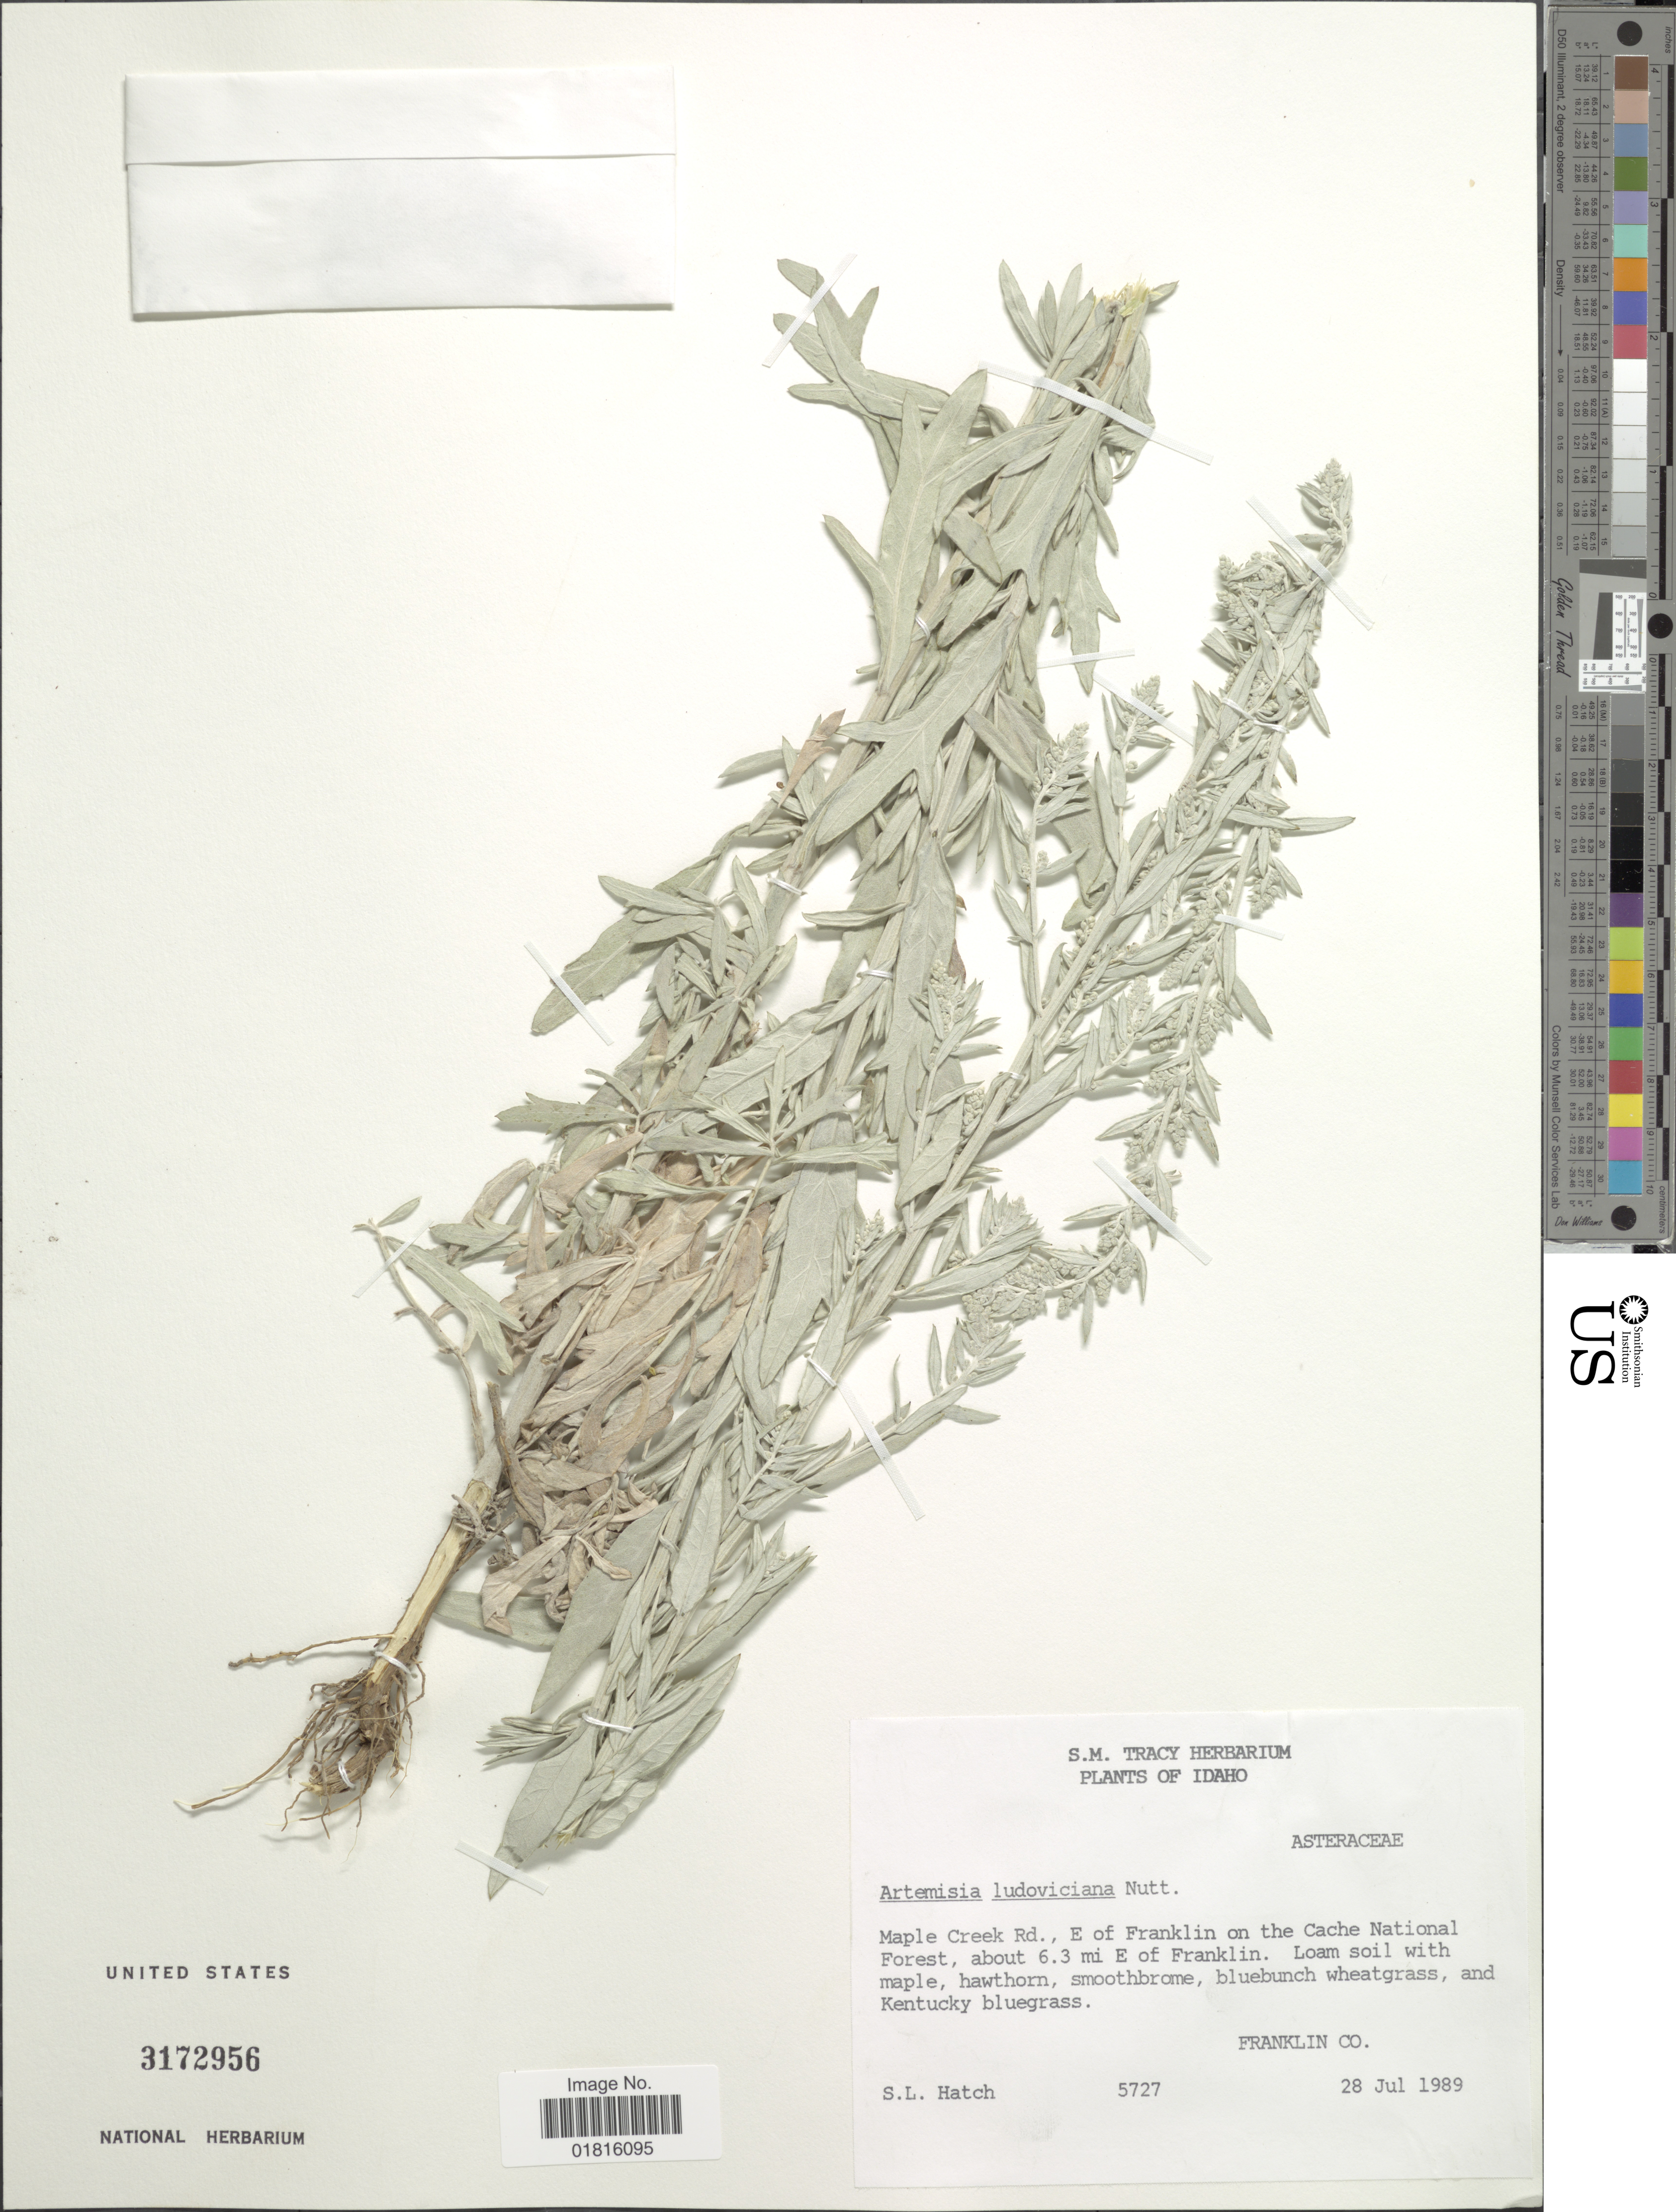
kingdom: Plantae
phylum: Tracheophyta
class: Magnoliopsida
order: Asterales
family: Asteraceae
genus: Artemisia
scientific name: Artemisia ludoviciana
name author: Nutt.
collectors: S. Hatch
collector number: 5727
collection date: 1989-07-28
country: United States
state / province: Idaho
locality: Maple Creek Rd., E of Franklin on the Cache National Forest, about 6.3 mi E of Franklin, Franklin Co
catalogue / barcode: US 3172956